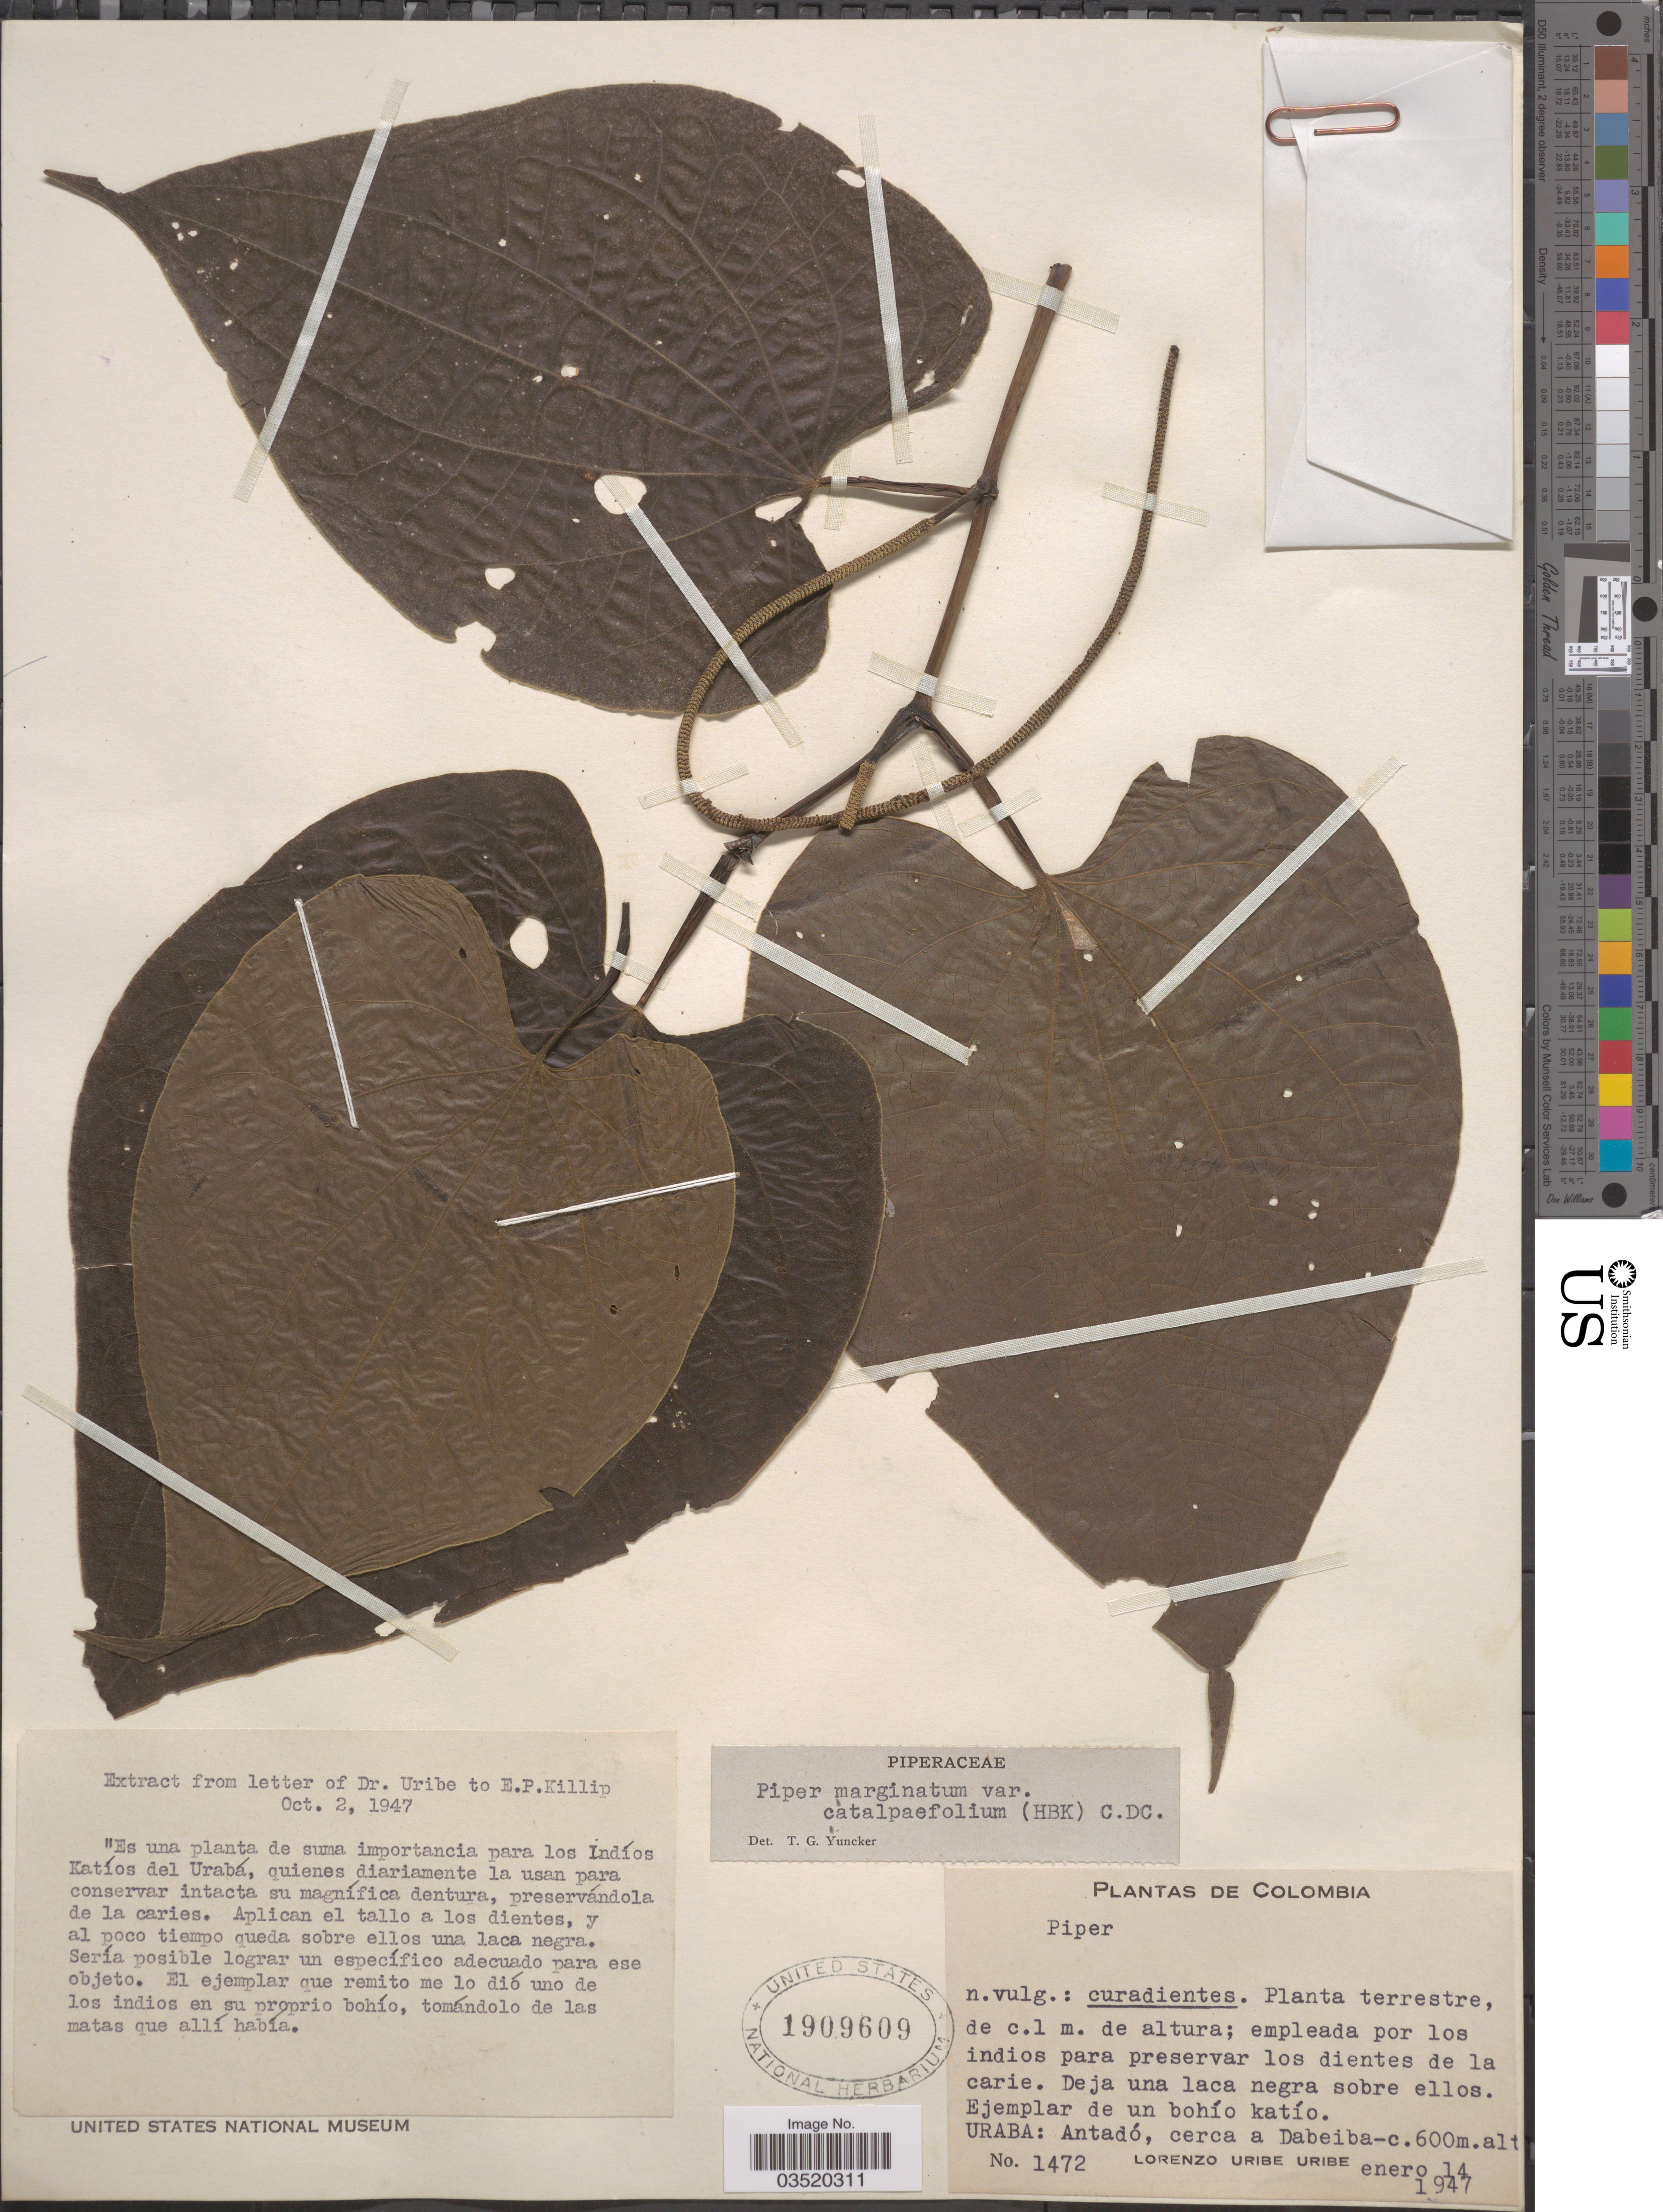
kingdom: Plantae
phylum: Tracheophyta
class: Magnoliopsida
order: Piperales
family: Piperaceae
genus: Piper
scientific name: Piper marginatum var. catalpifolium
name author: (Kunth) C. DC.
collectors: L. Uribe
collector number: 1472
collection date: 1947-01-14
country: Colombia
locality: Uraba: Antadó, cerca a Dabeida.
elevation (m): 600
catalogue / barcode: US 1909609